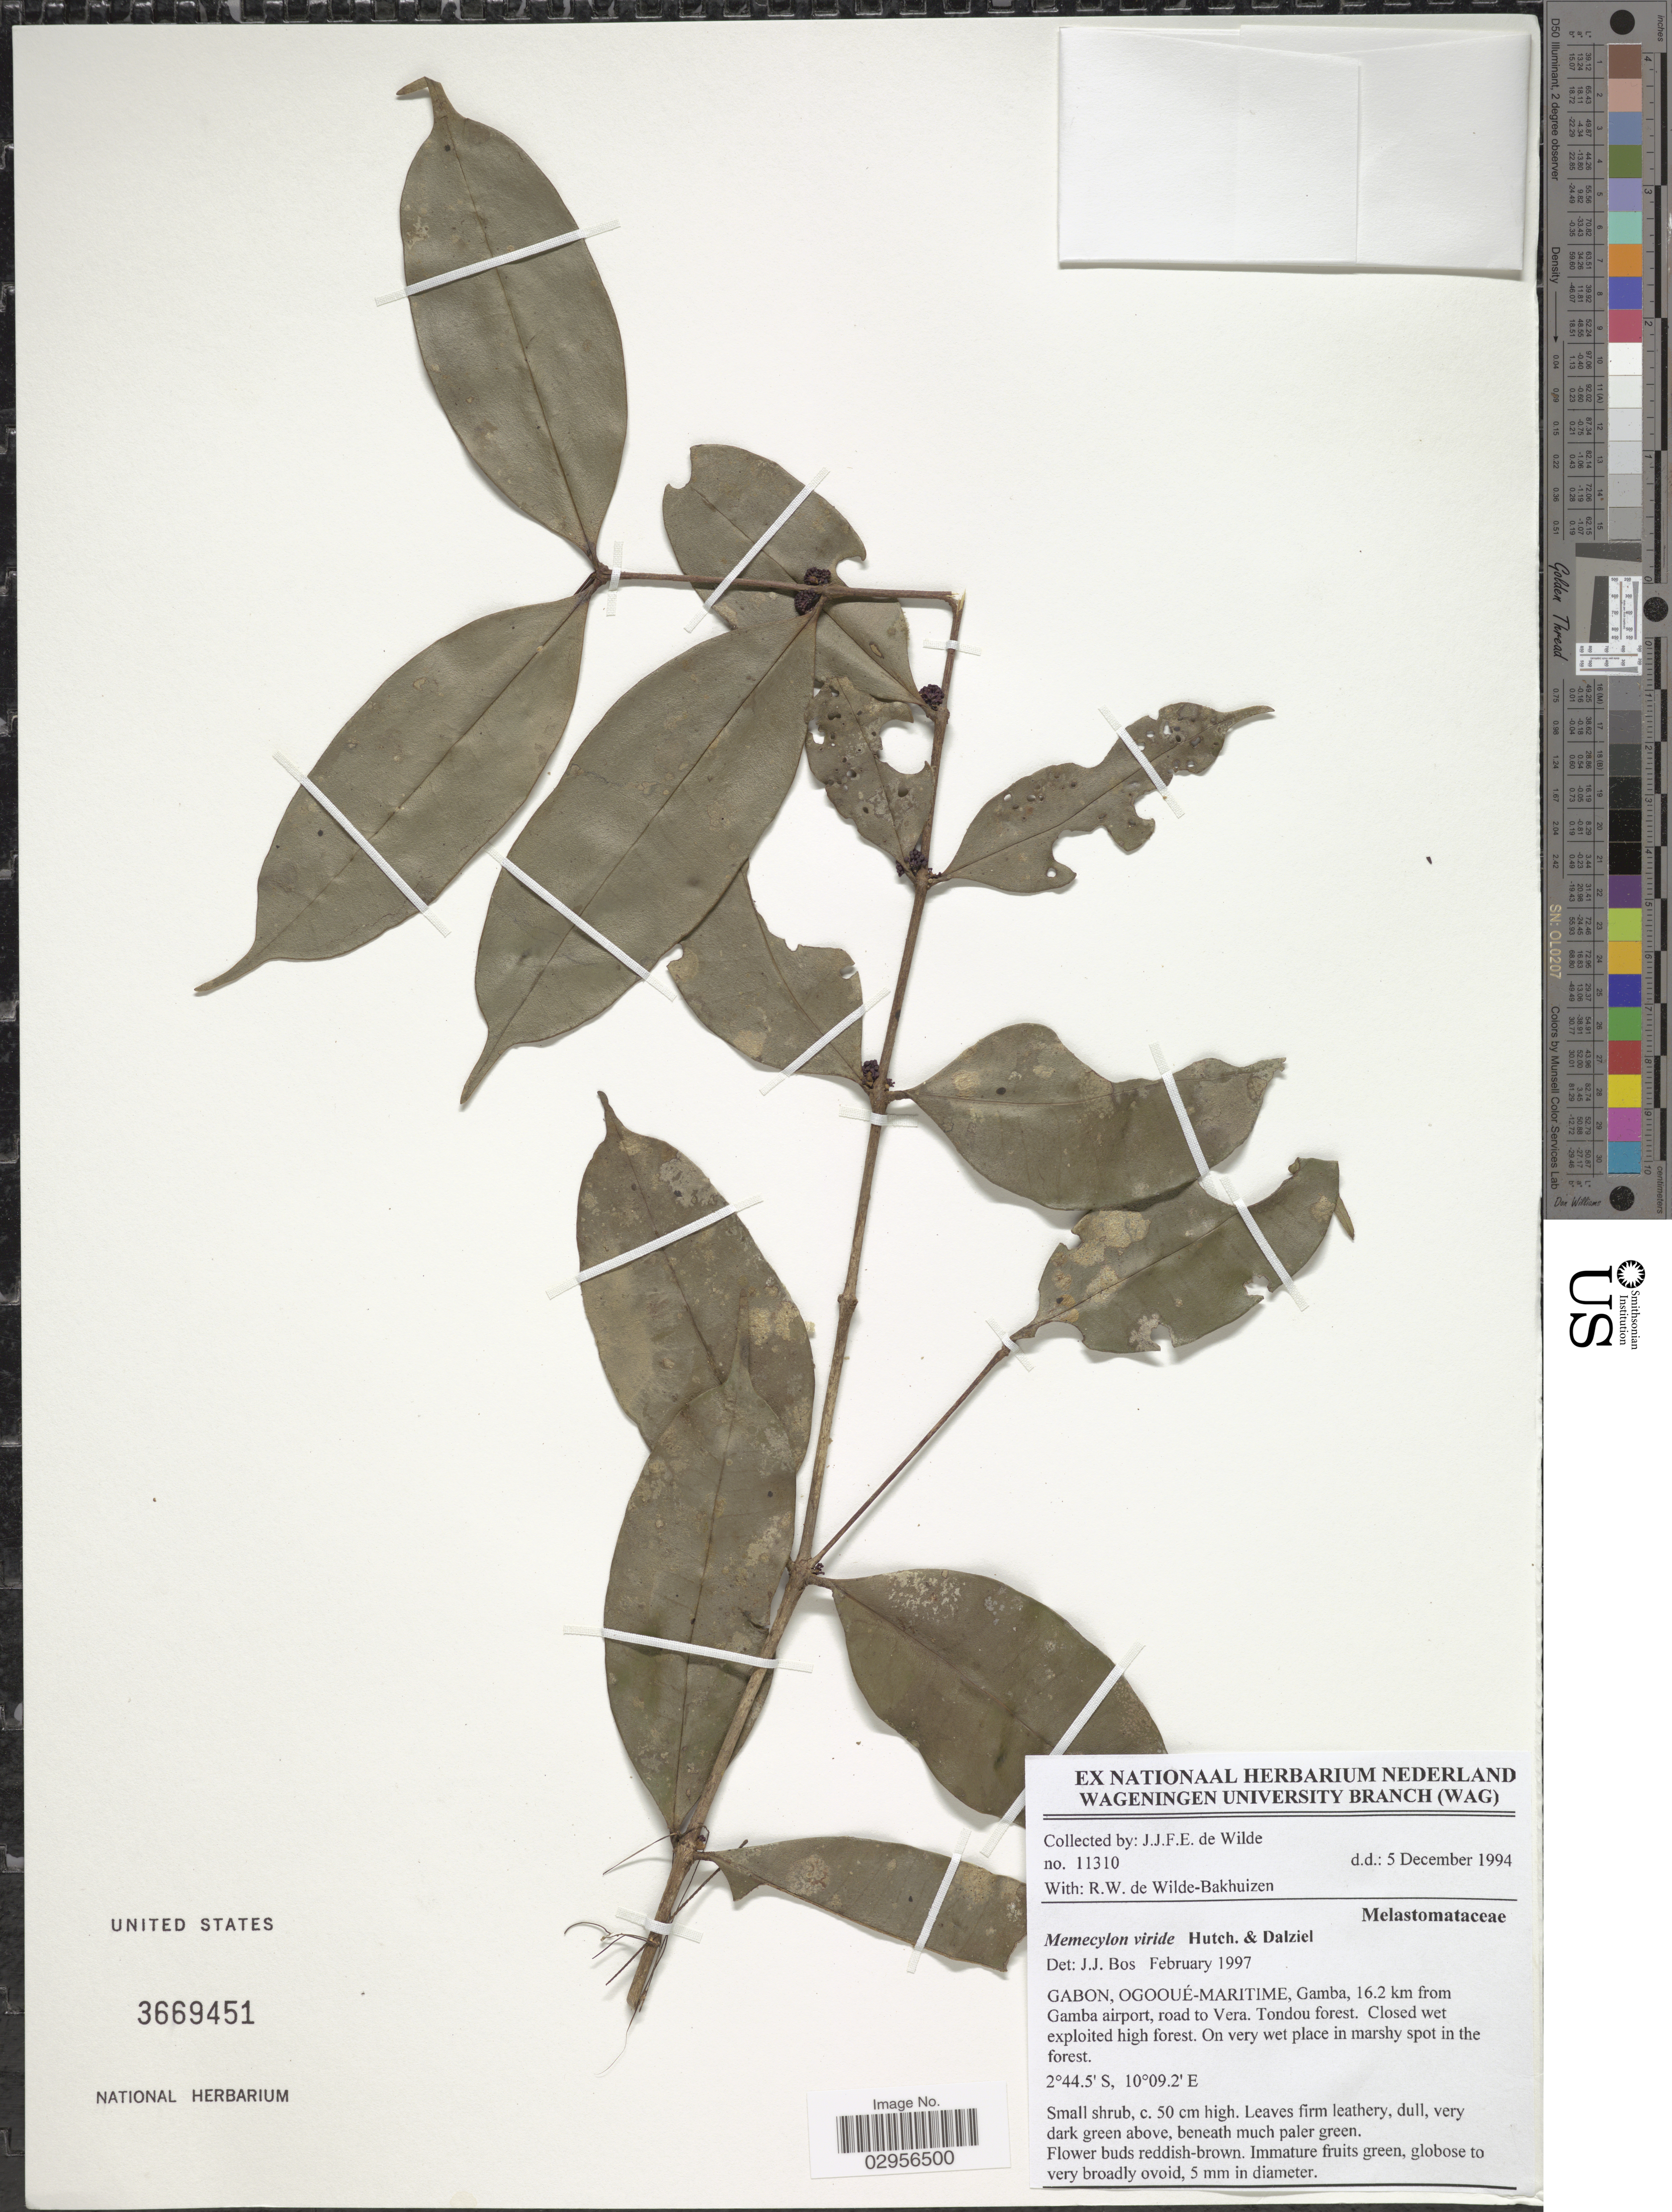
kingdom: Plantae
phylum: Tracheophyta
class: Magnoliopsida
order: Myrtales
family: Melastomataceae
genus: Memecylon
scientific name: Memecylon viride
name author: Hutch. & Dalziel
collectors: J.J. de Wilde & R. Wilde-Bakhuizen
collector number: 11310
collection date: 1994-12-05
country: Gabon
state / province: Ogooue-Maritime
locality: Gamba, 16.2 km from Gambia airport, road to Vera.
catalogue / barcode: US 3669451